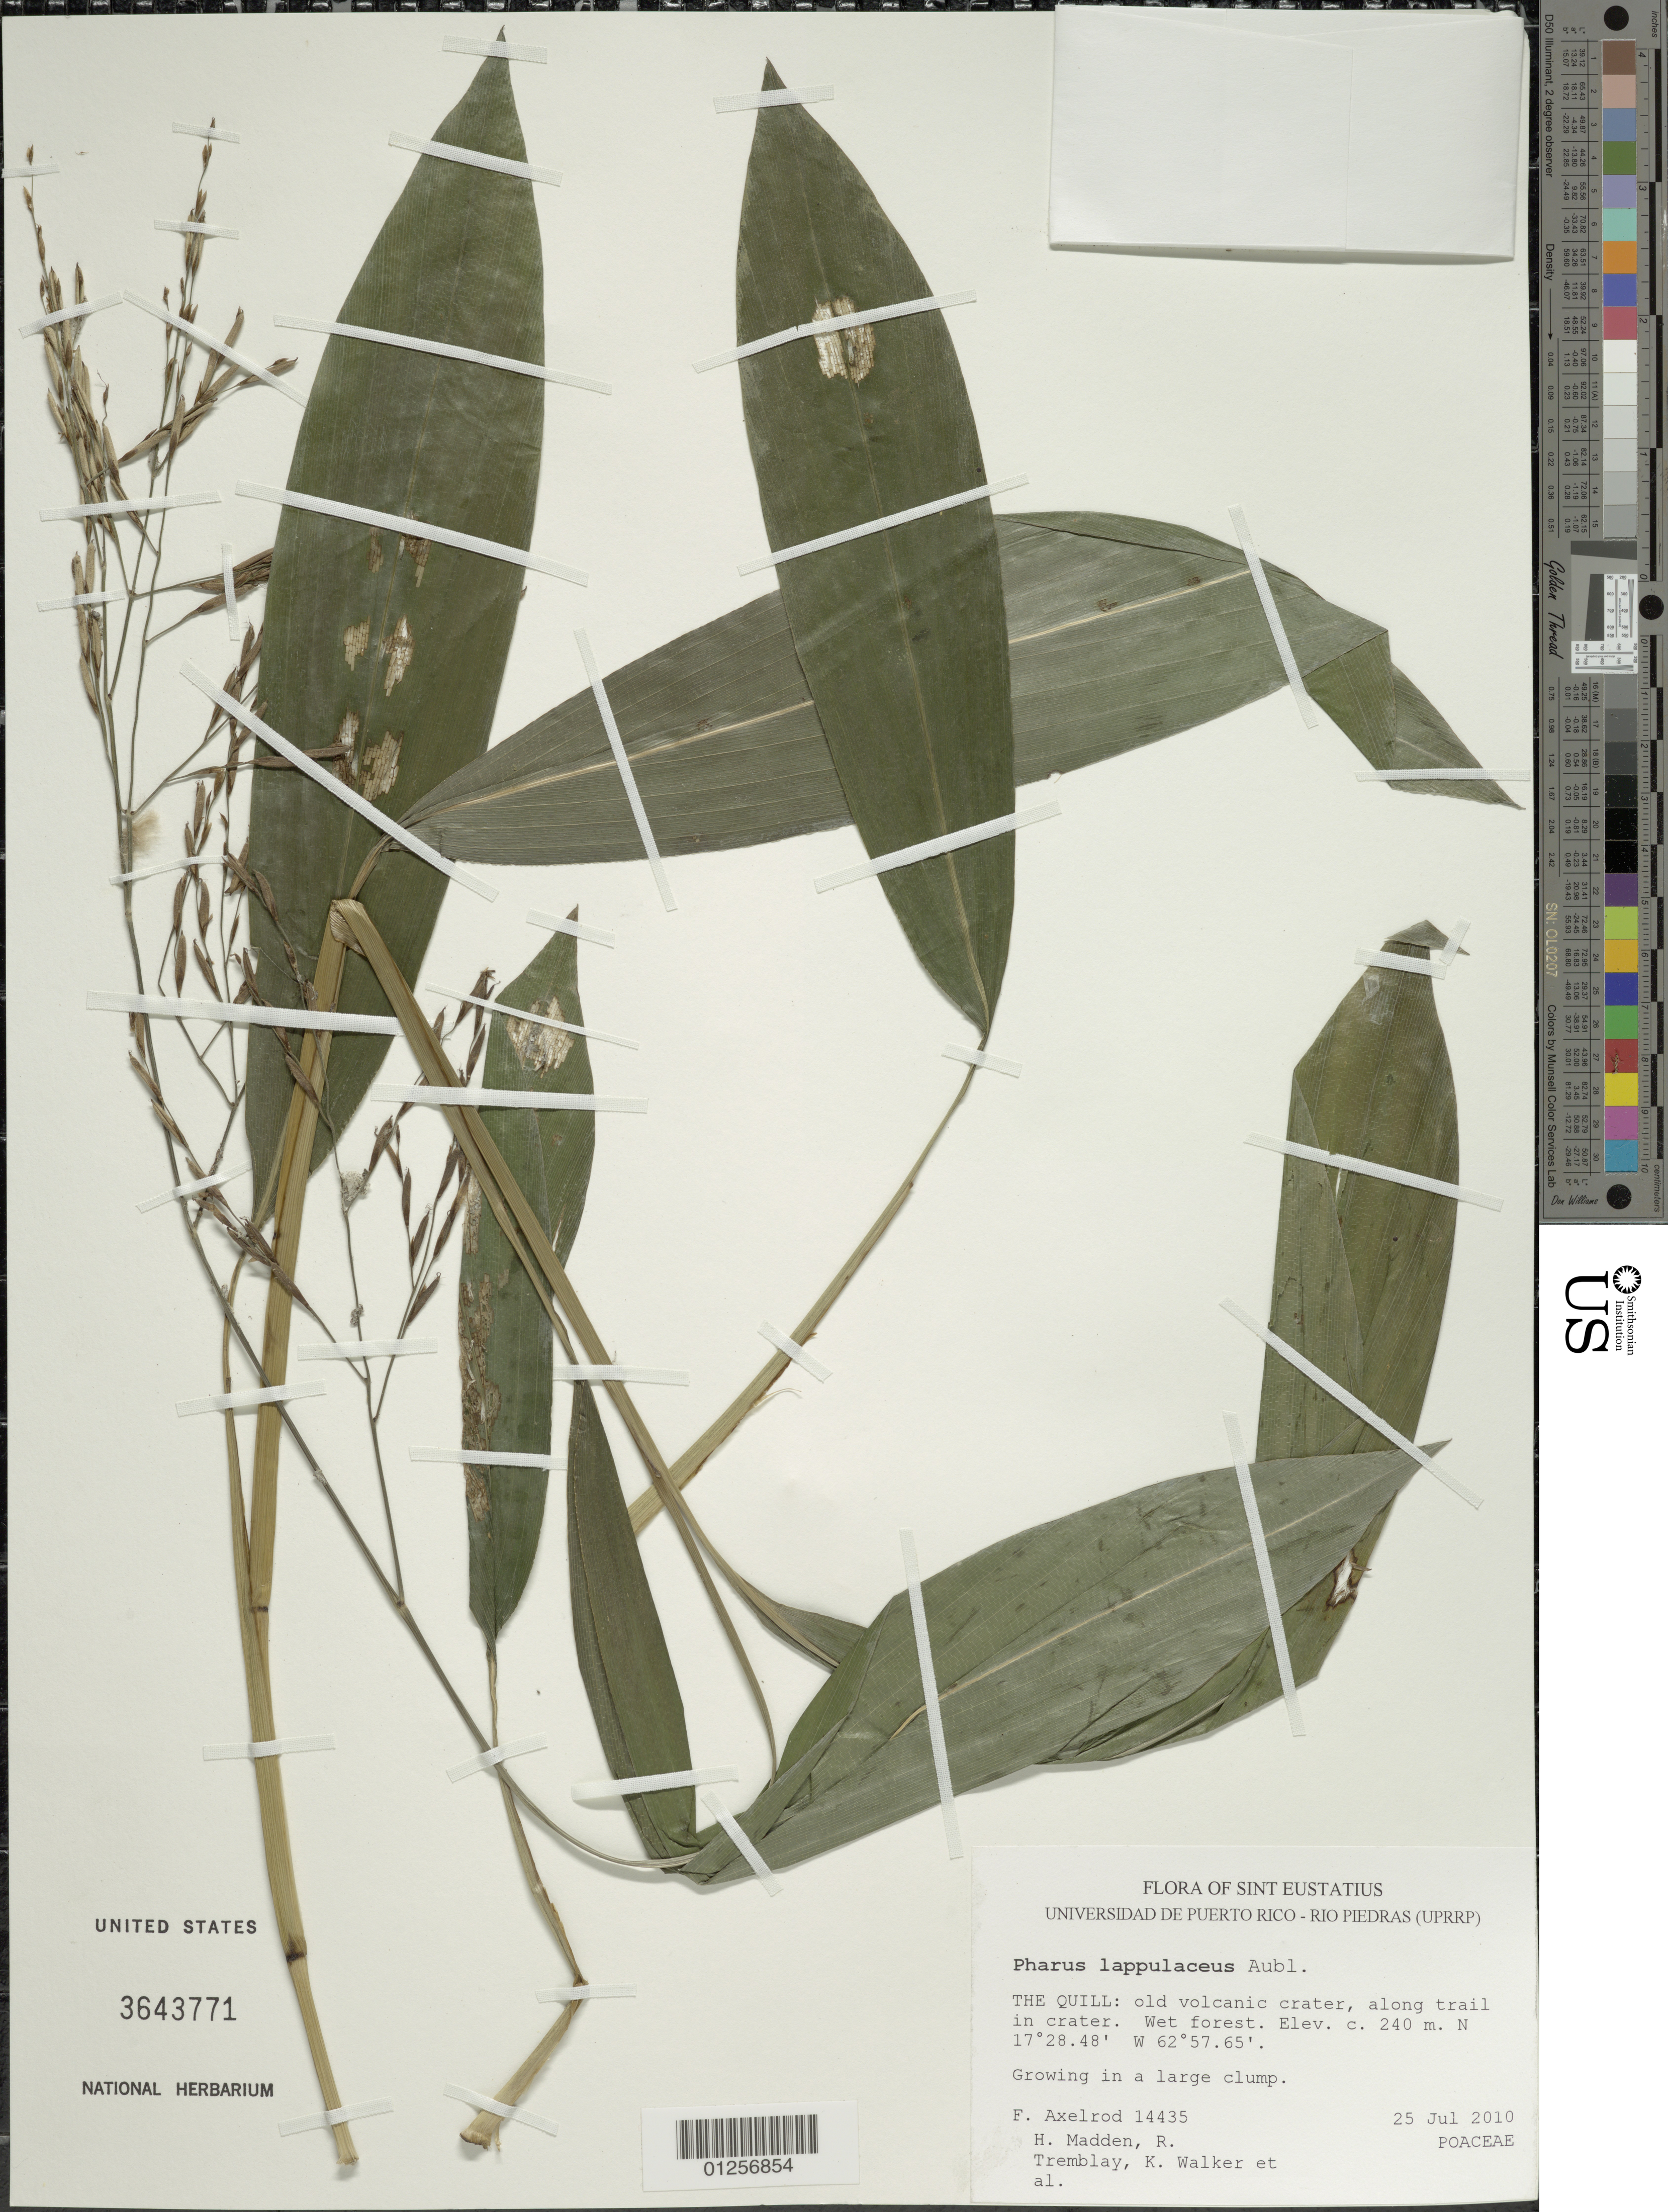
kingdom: Plantae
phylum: Tracheophyta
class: Liliopsida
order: Poales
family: Poaceae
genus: Pharus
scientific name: Pharus lappulaceus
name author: Aubl.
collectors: F. S. Axelrod et al.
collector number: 14435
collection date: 2010-07-25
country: Netherlands Antilles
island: Sint Eustatius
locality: The Quill, old volcanic crater, along trail in crater.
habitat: Wet forest.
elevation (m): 240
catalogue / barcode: US 3643771